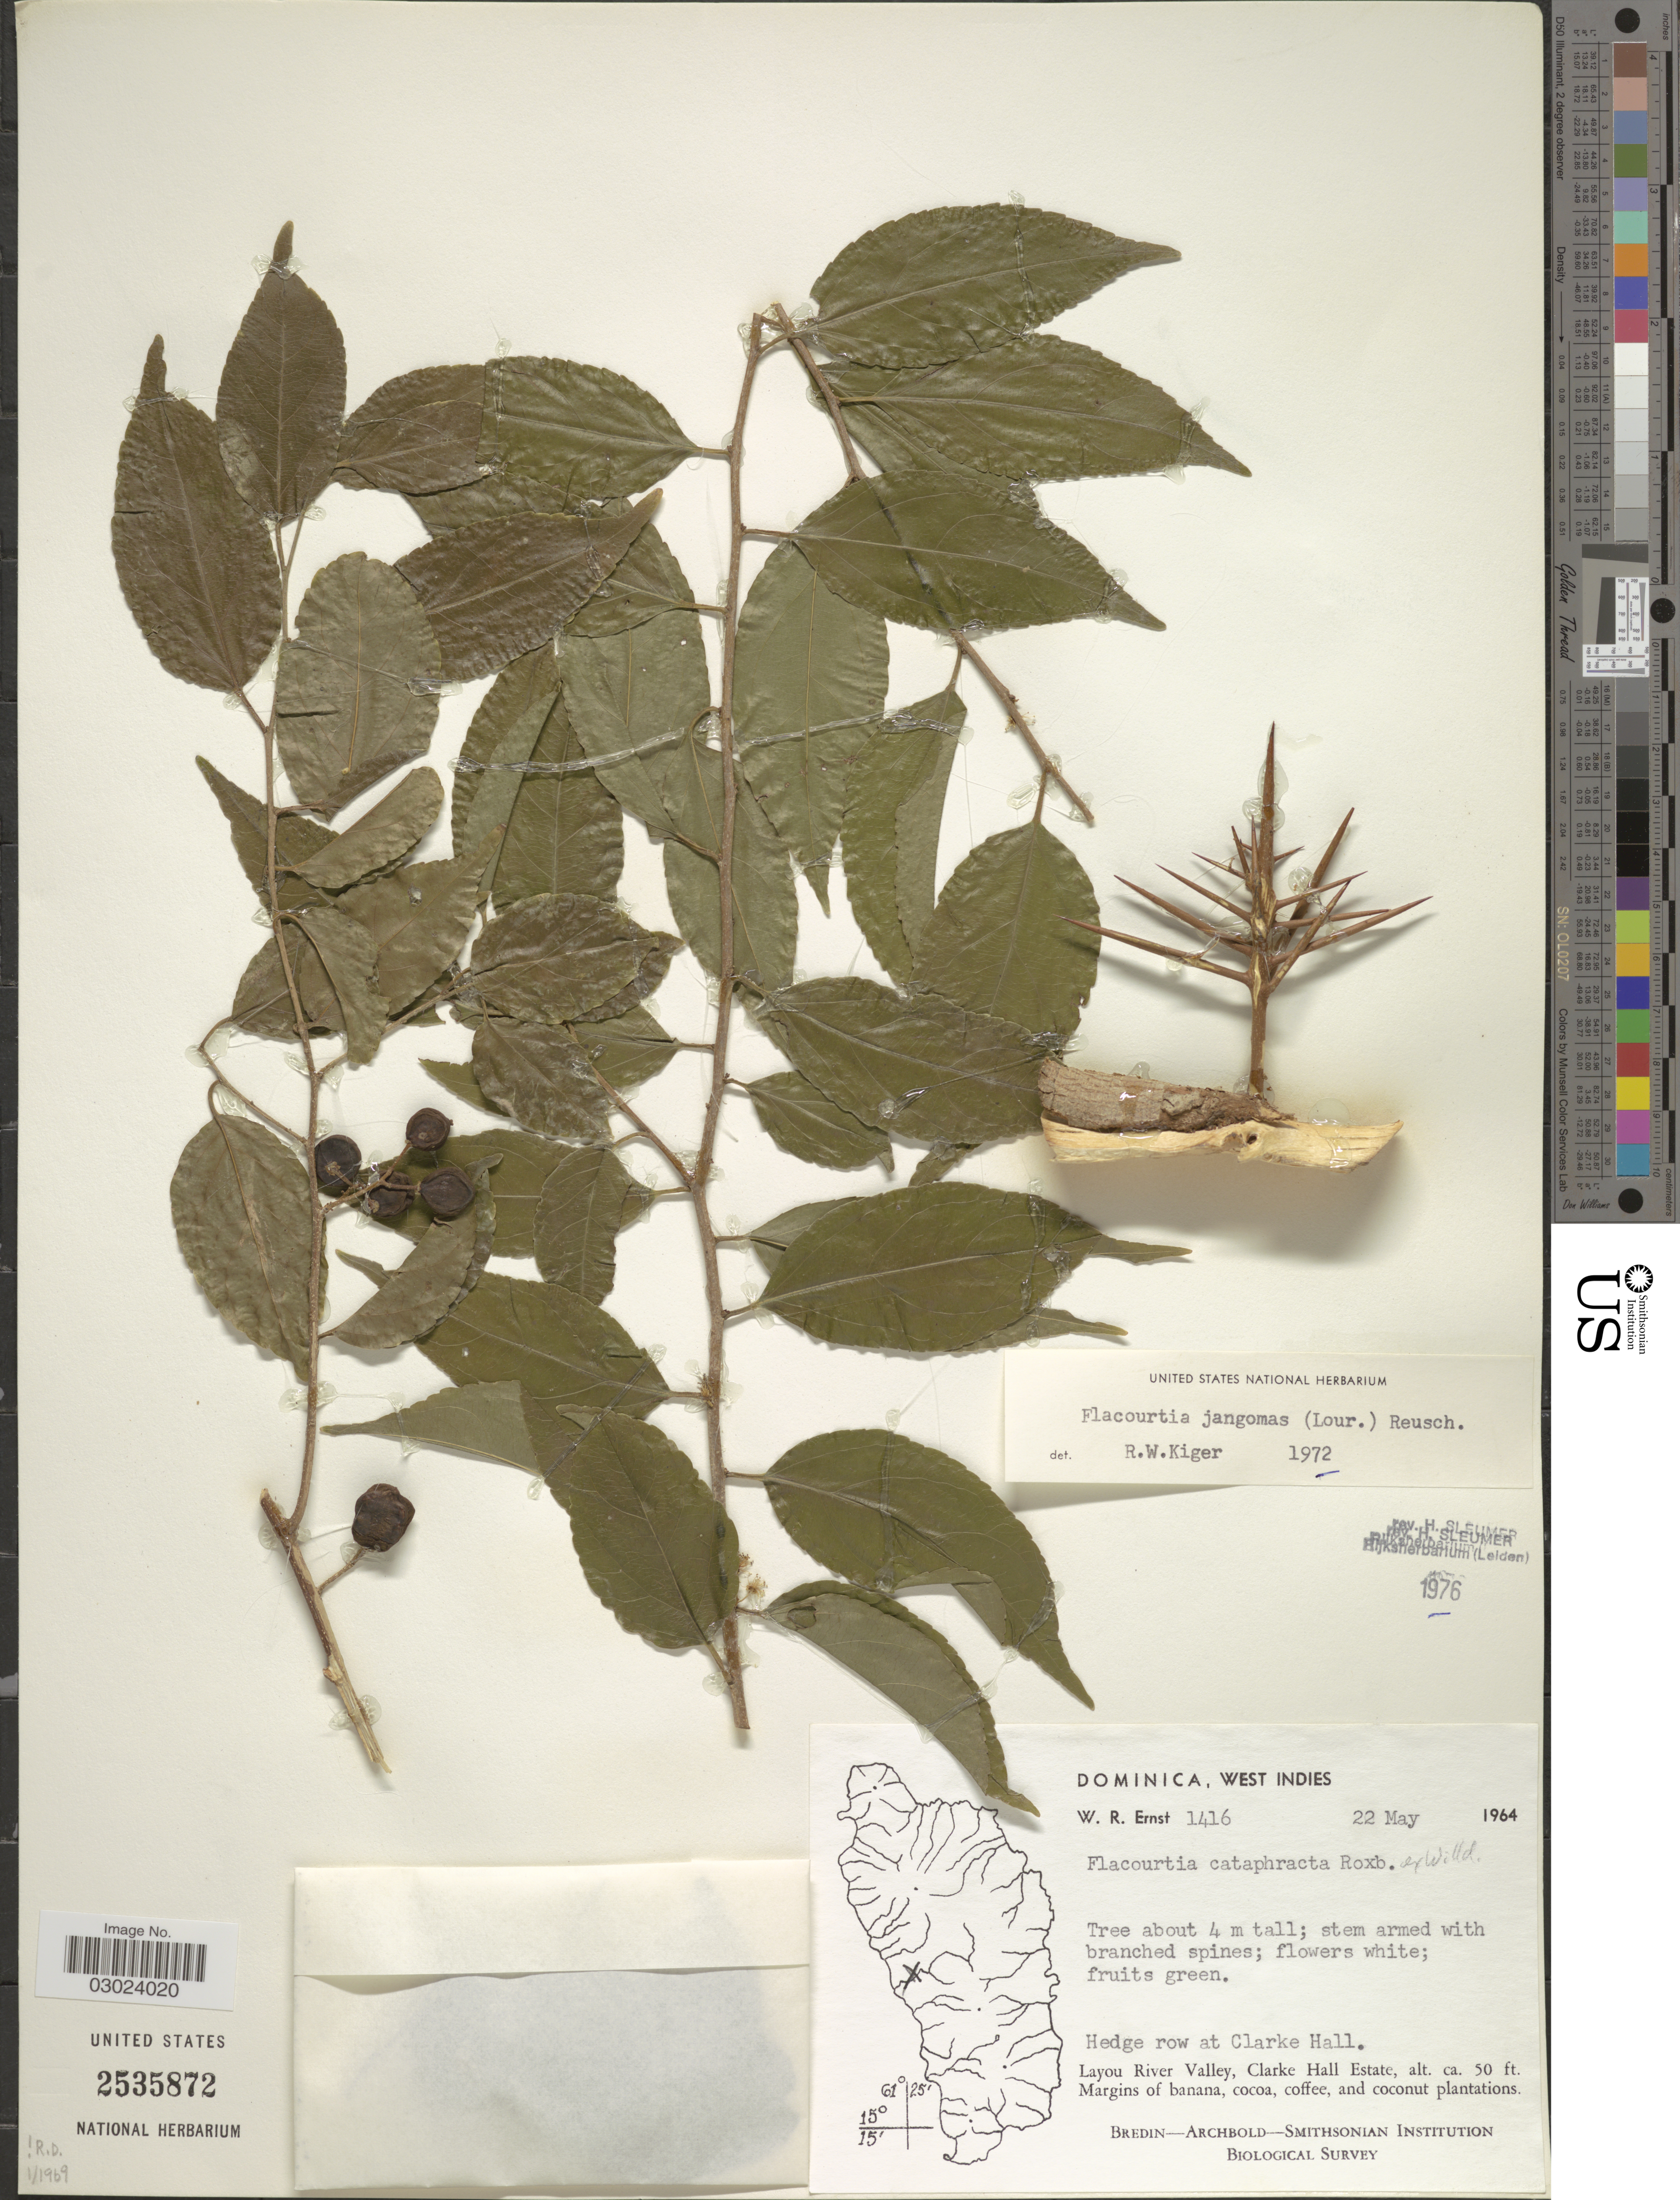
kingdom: Plantae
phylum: Tracheophyta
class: Magnoliopsida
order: Malpighiales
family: Salicaceae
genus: Flacourtia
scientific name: Flacourtia jangomas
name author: (Lour.) Raeusch.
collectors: W. R. Ernst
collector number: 1416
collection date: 1964-05-22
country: Dominica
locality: West Indies. Hedge row at Clarke Hall. Layou River Valley, Clarke Hall Estate.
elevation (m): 15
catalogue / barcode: US 2535872